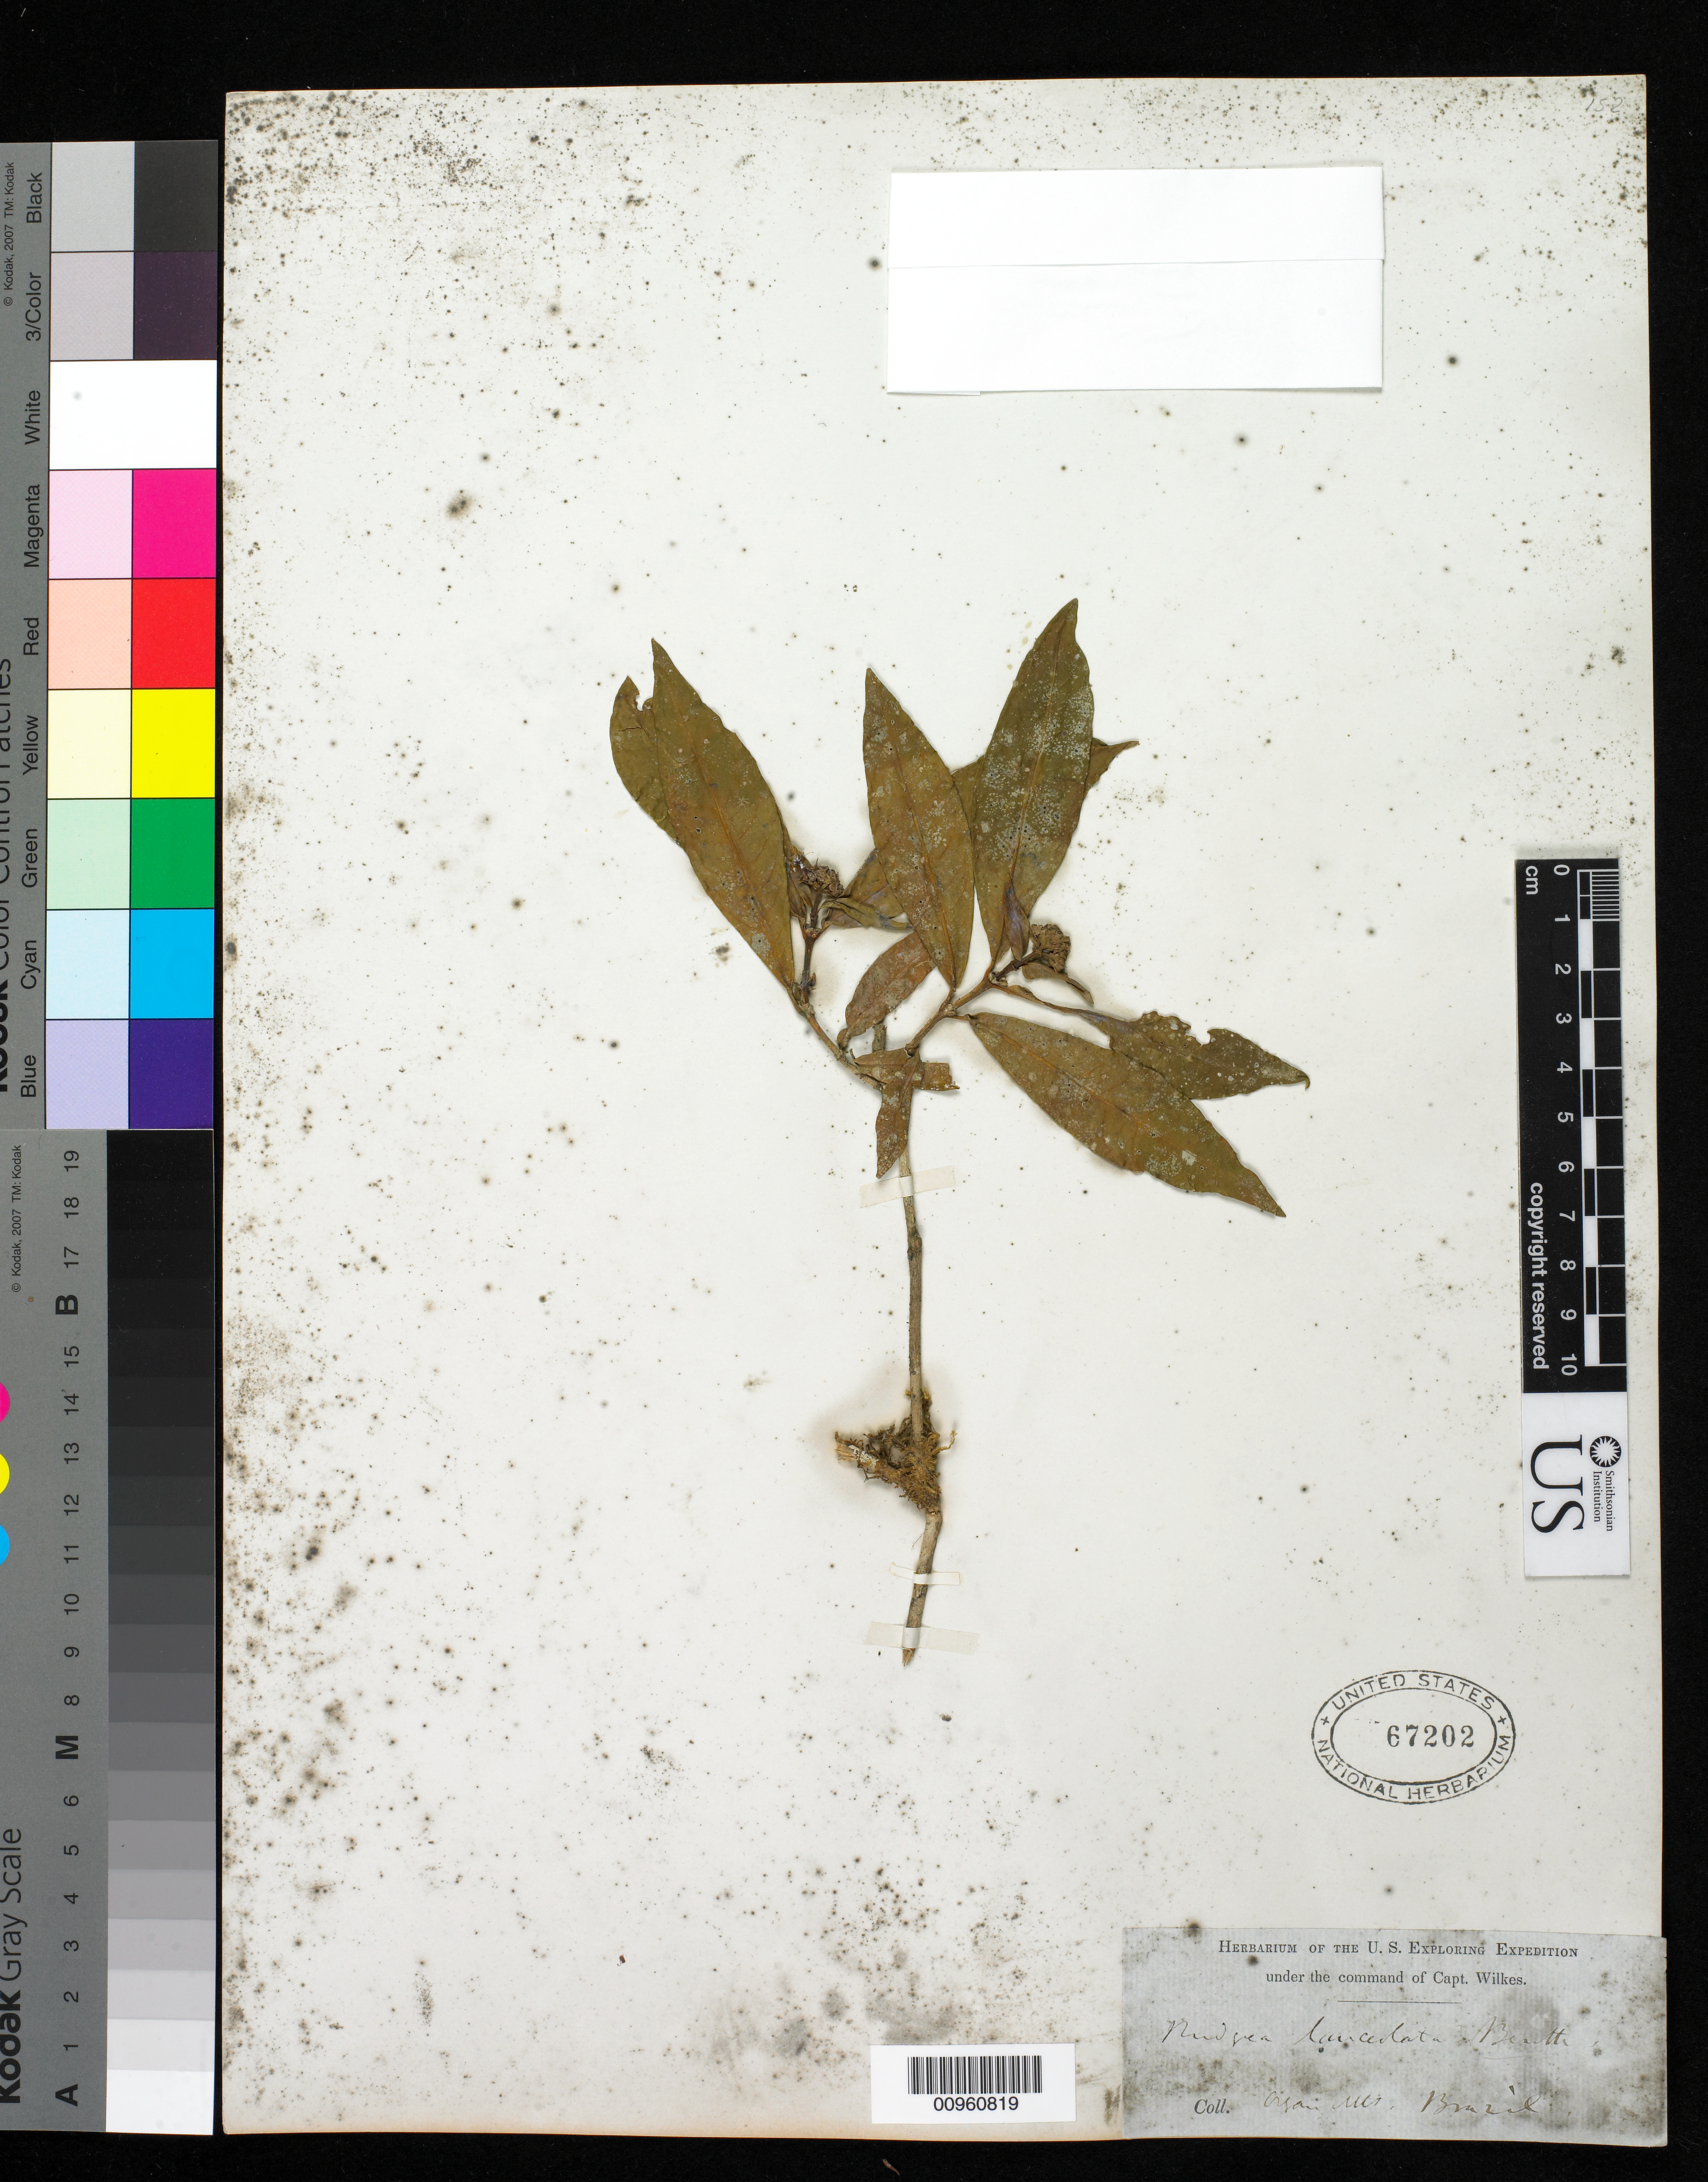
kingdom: Plantae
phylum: Tracheophyta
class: Magnoliopsida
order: Gentianales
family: Rubiaceae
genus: Rudgea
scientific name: Rudgea lanceolata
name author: Benth.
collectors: Wilkes Explor. Exped.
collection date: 1838/1842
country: Brazil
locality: Organ Mts.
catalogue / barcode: US 67202